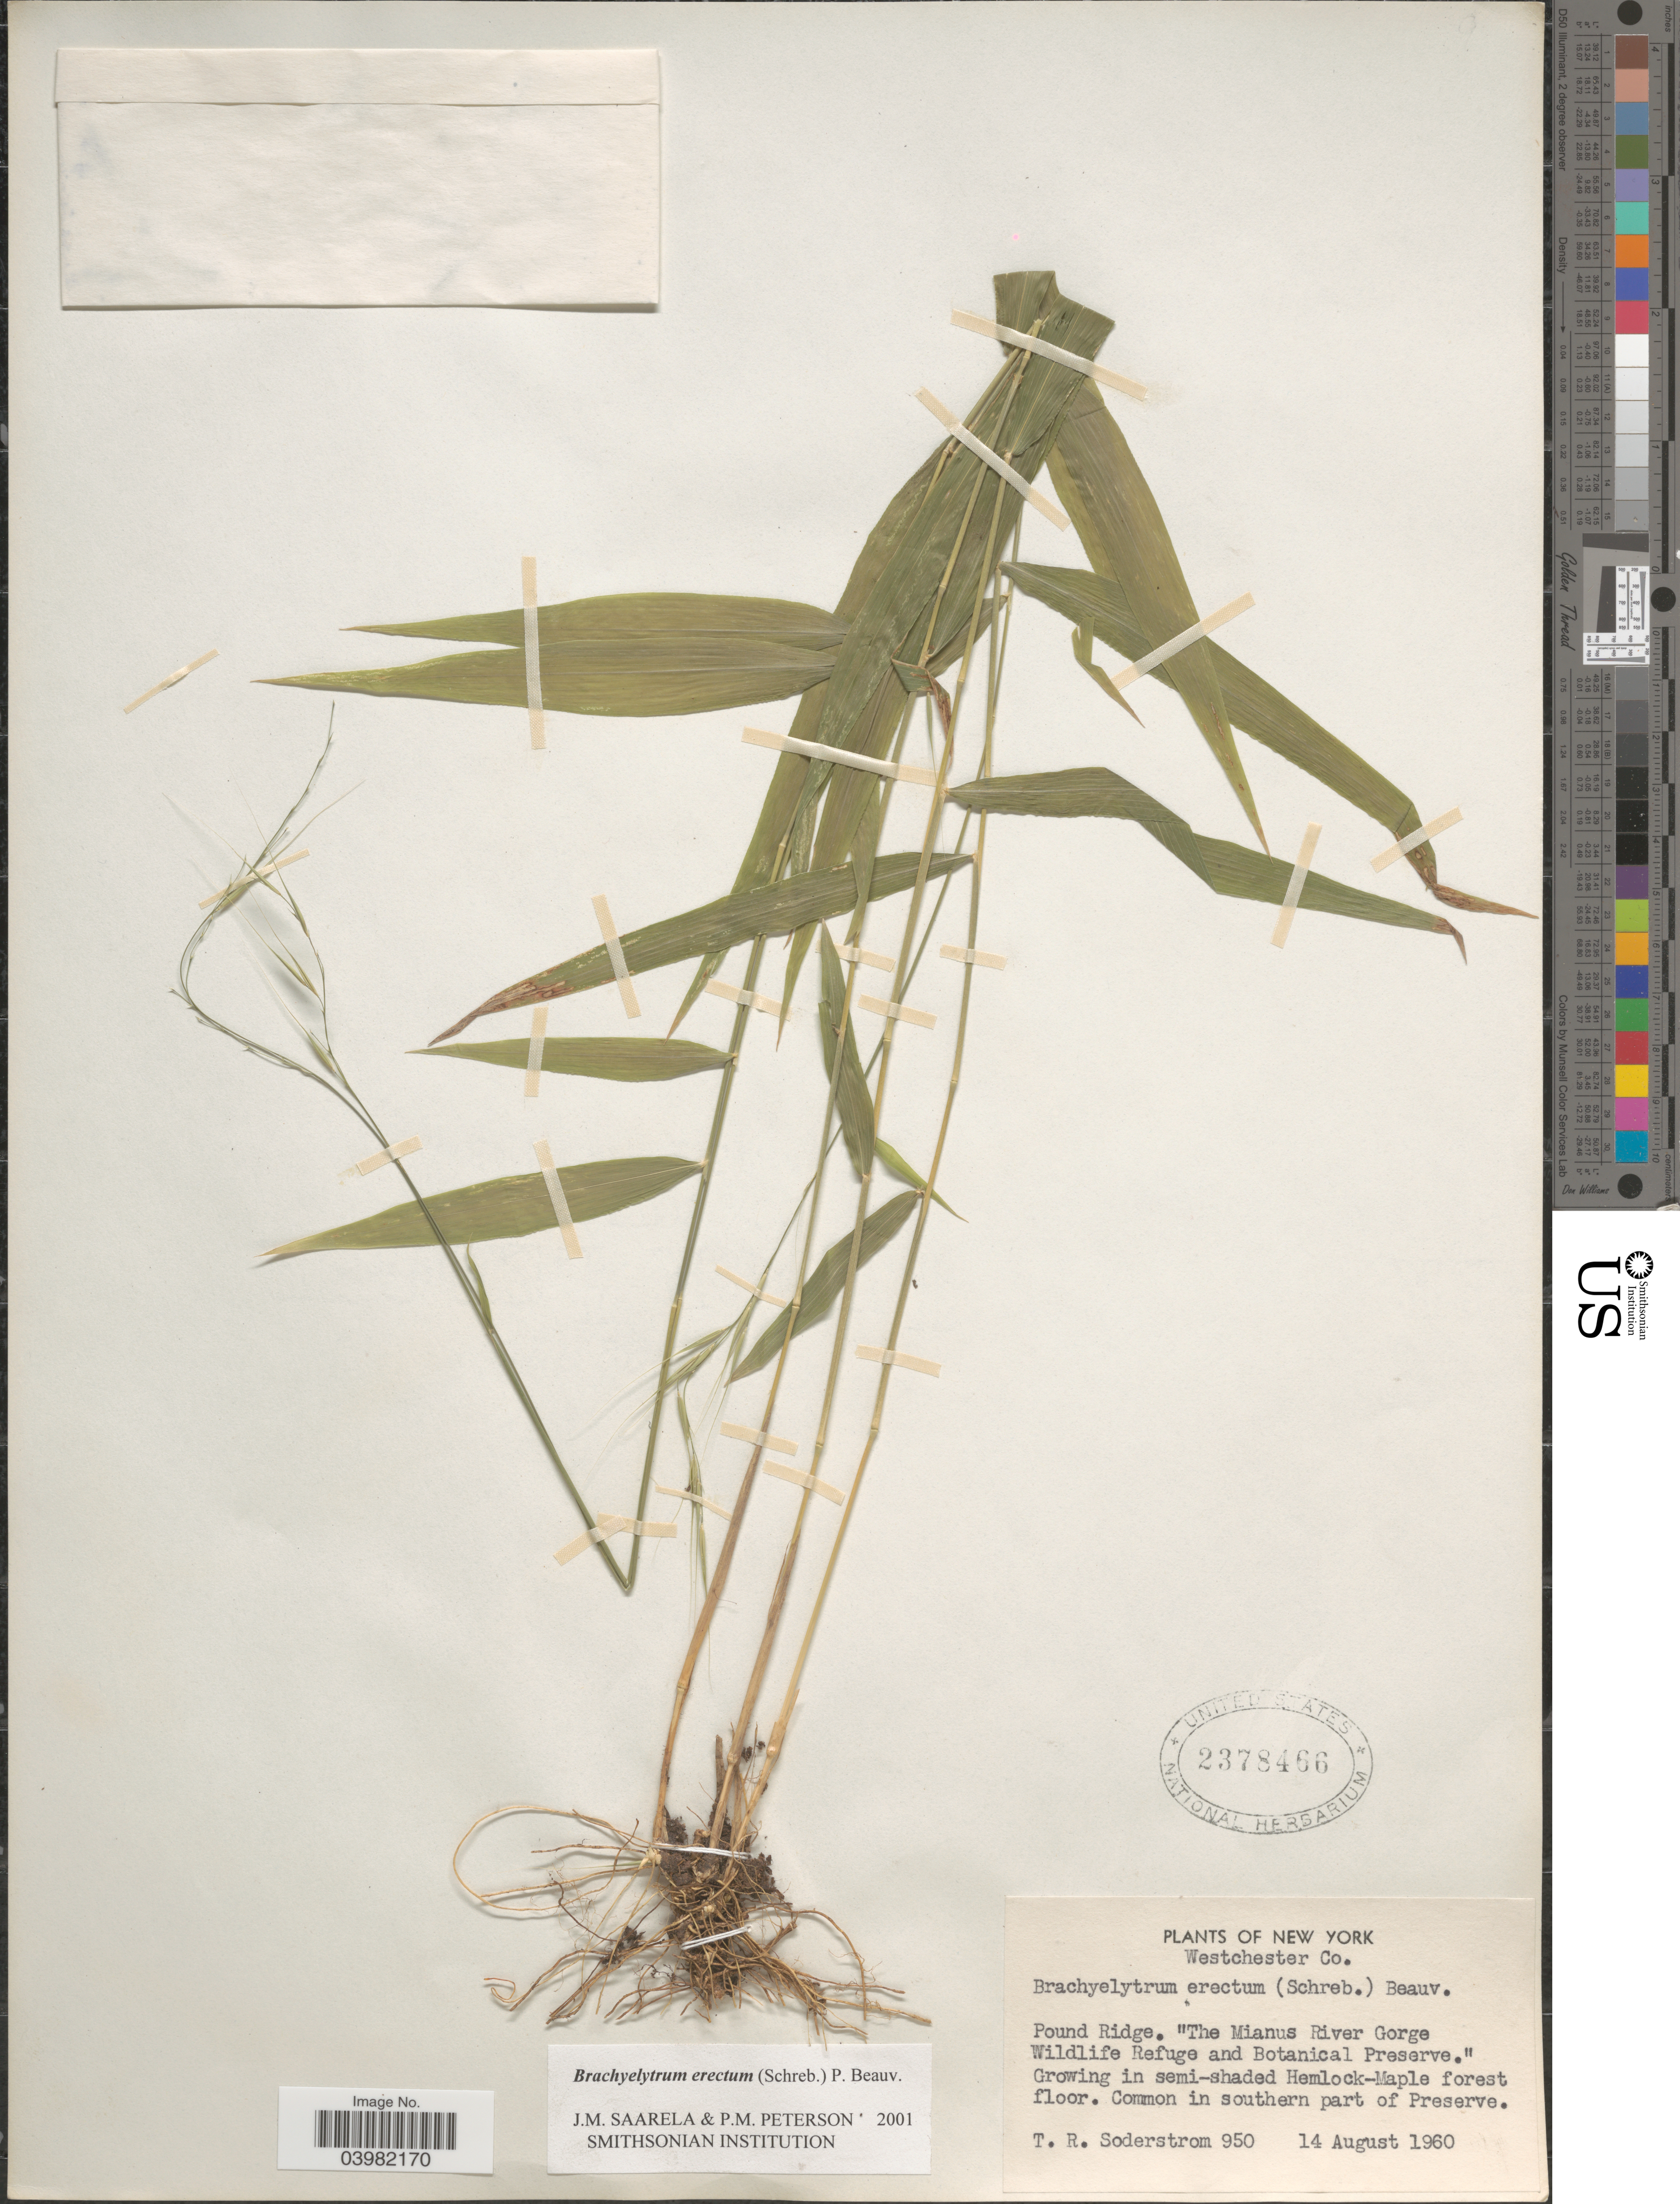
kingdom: Plantae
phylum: Tracheophyta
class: Liliopsida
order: Poales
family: Poaceae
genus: Brachyelytrum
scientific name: Brachyelytrum erectum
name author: (Schreb.) P. Beauv.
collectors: T. R. Soderstrom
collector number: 950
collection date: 1960-08-14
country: United States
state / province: New York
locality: Westchester Co. Pound Ridge. "The Mianus River Gorge Wildlife Refuge and Botanical Preserve.". In southern part of Preserve.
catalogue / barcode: US 2378466